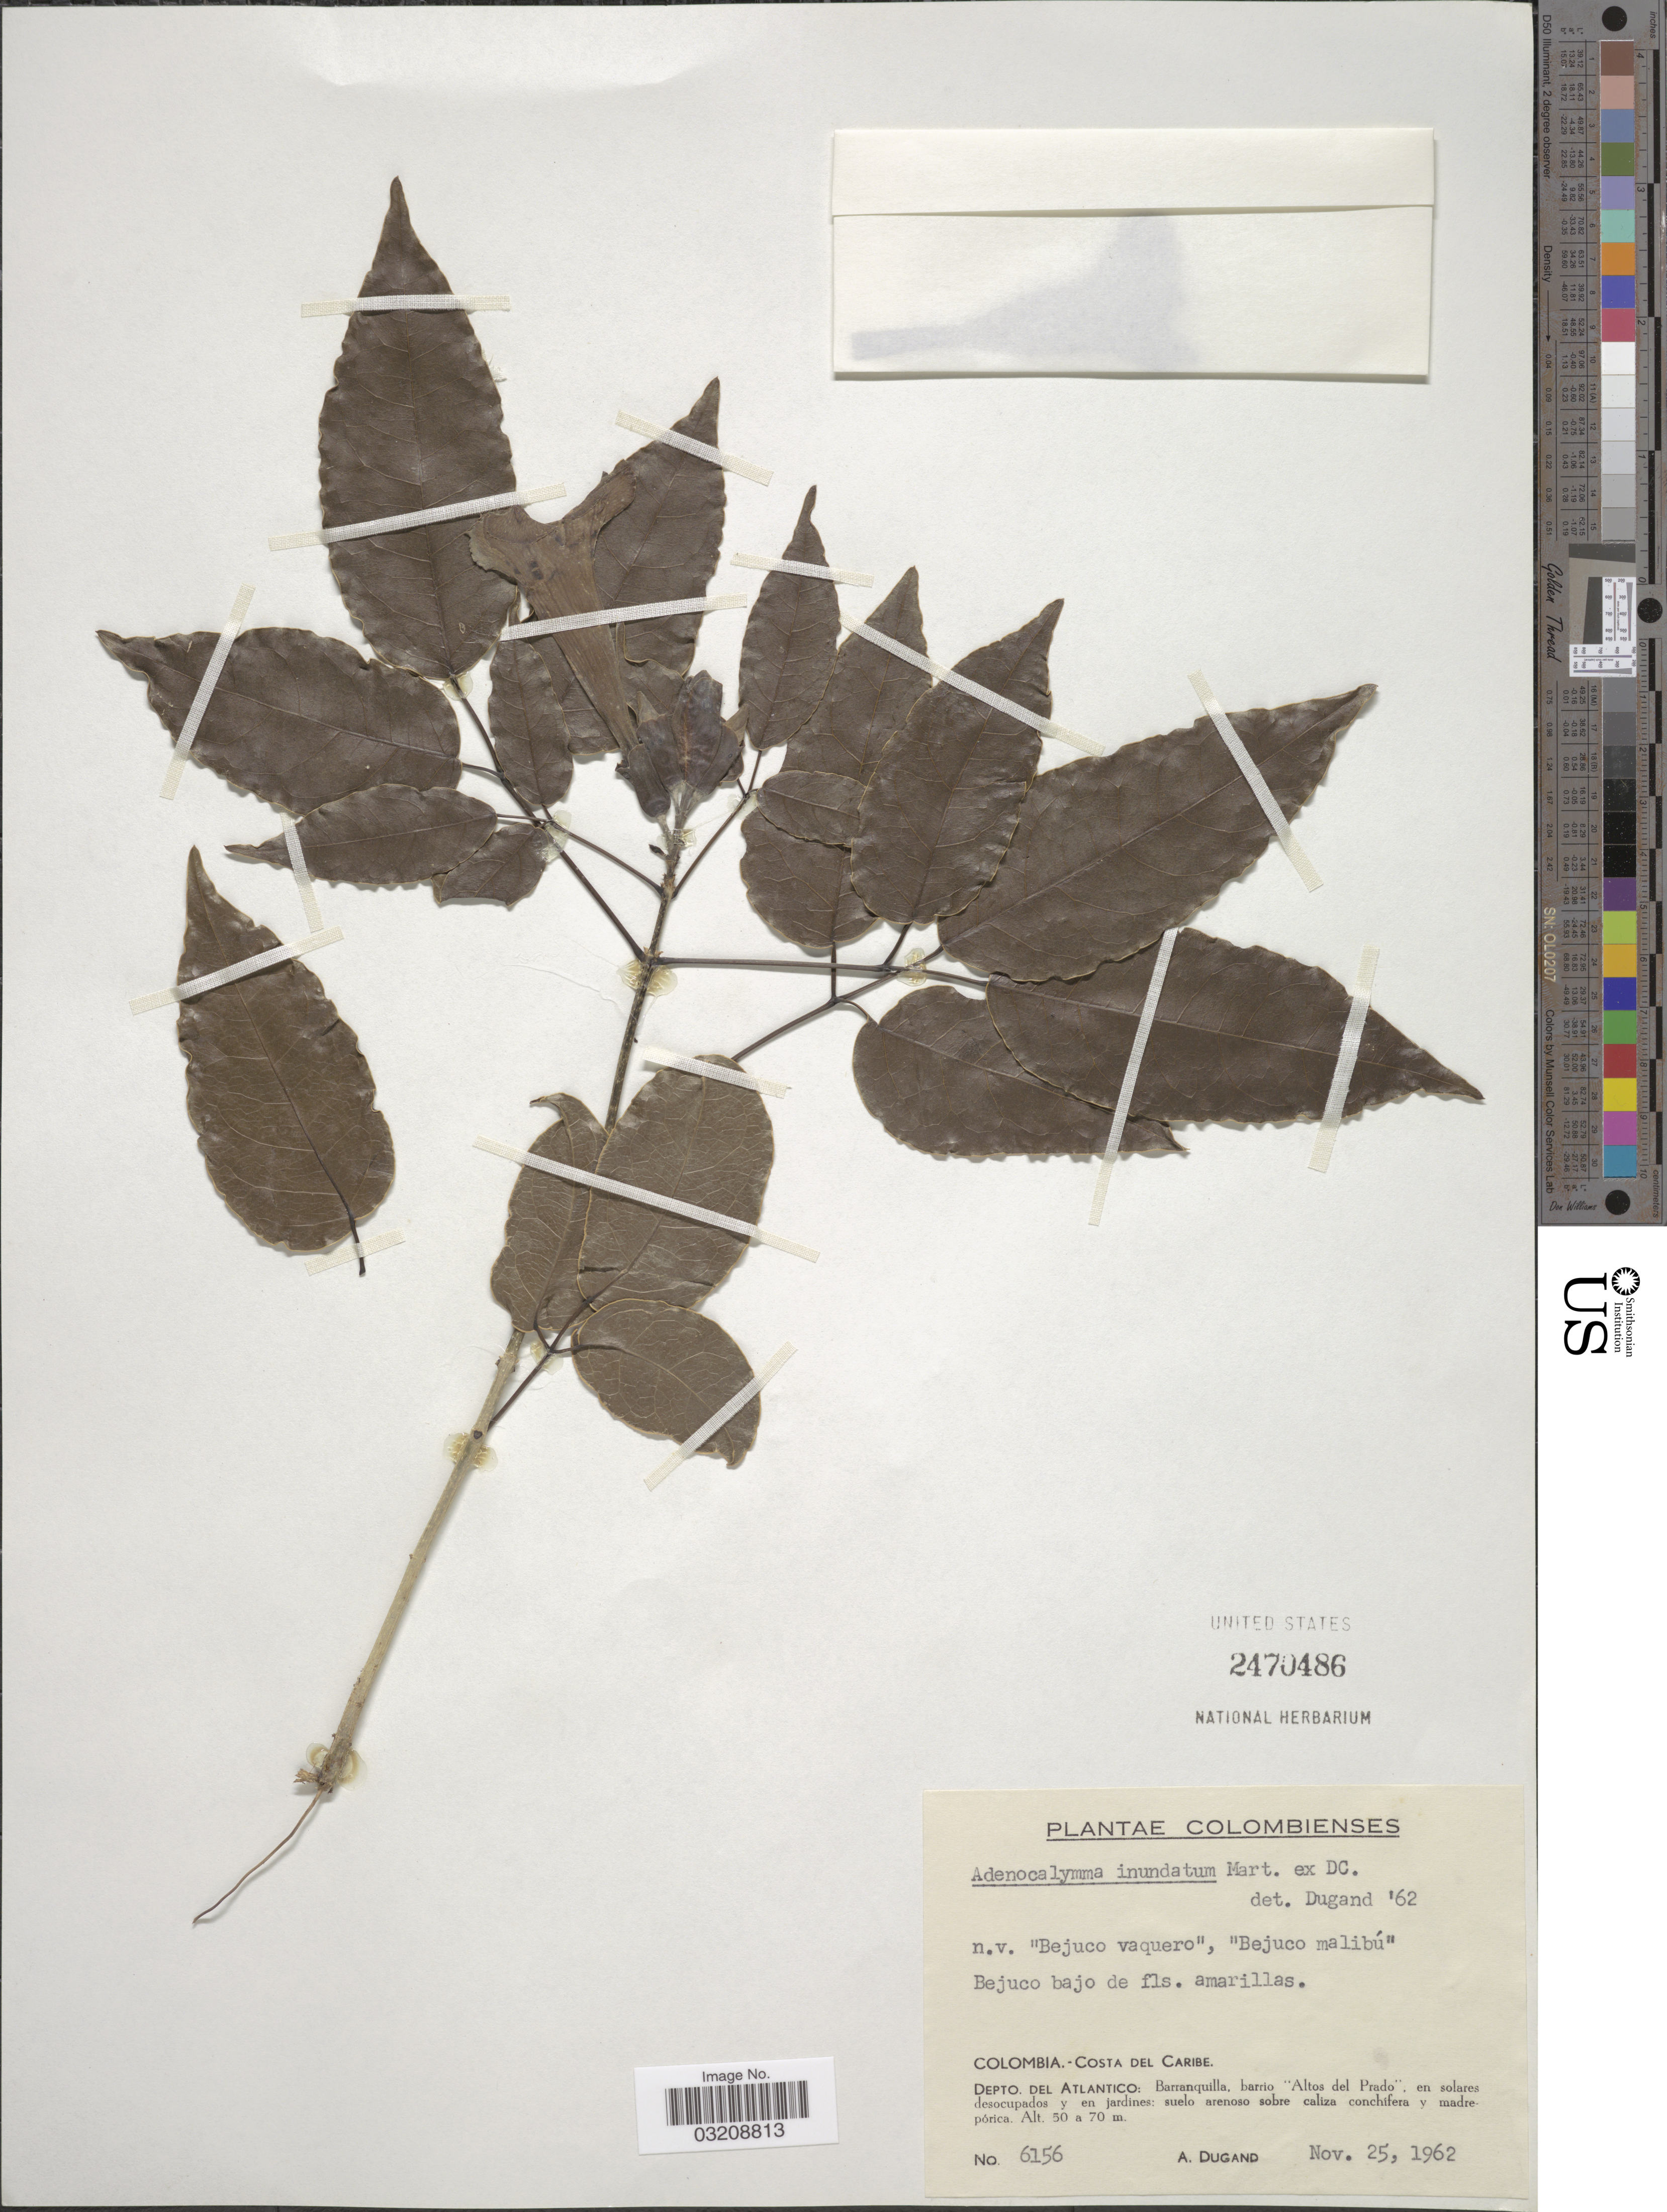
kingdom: Plantae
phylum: Tracheophyta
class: Magnoliopsida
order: Lamiales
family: Bignoniaceae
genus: Adenocalymma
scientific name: Adenocalymma inundatum var. inundatum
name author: Mart. ex DC.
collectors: A. Dugand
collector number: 6156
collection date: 1962-11-25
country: Colombia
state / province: Atlántico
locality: Costa del Caribe. Depto. del Atlántico: Barranquilla, barrio "Altos del Prado", en solares desocupados y en jardines.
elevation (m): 50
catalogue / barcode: US 2470486